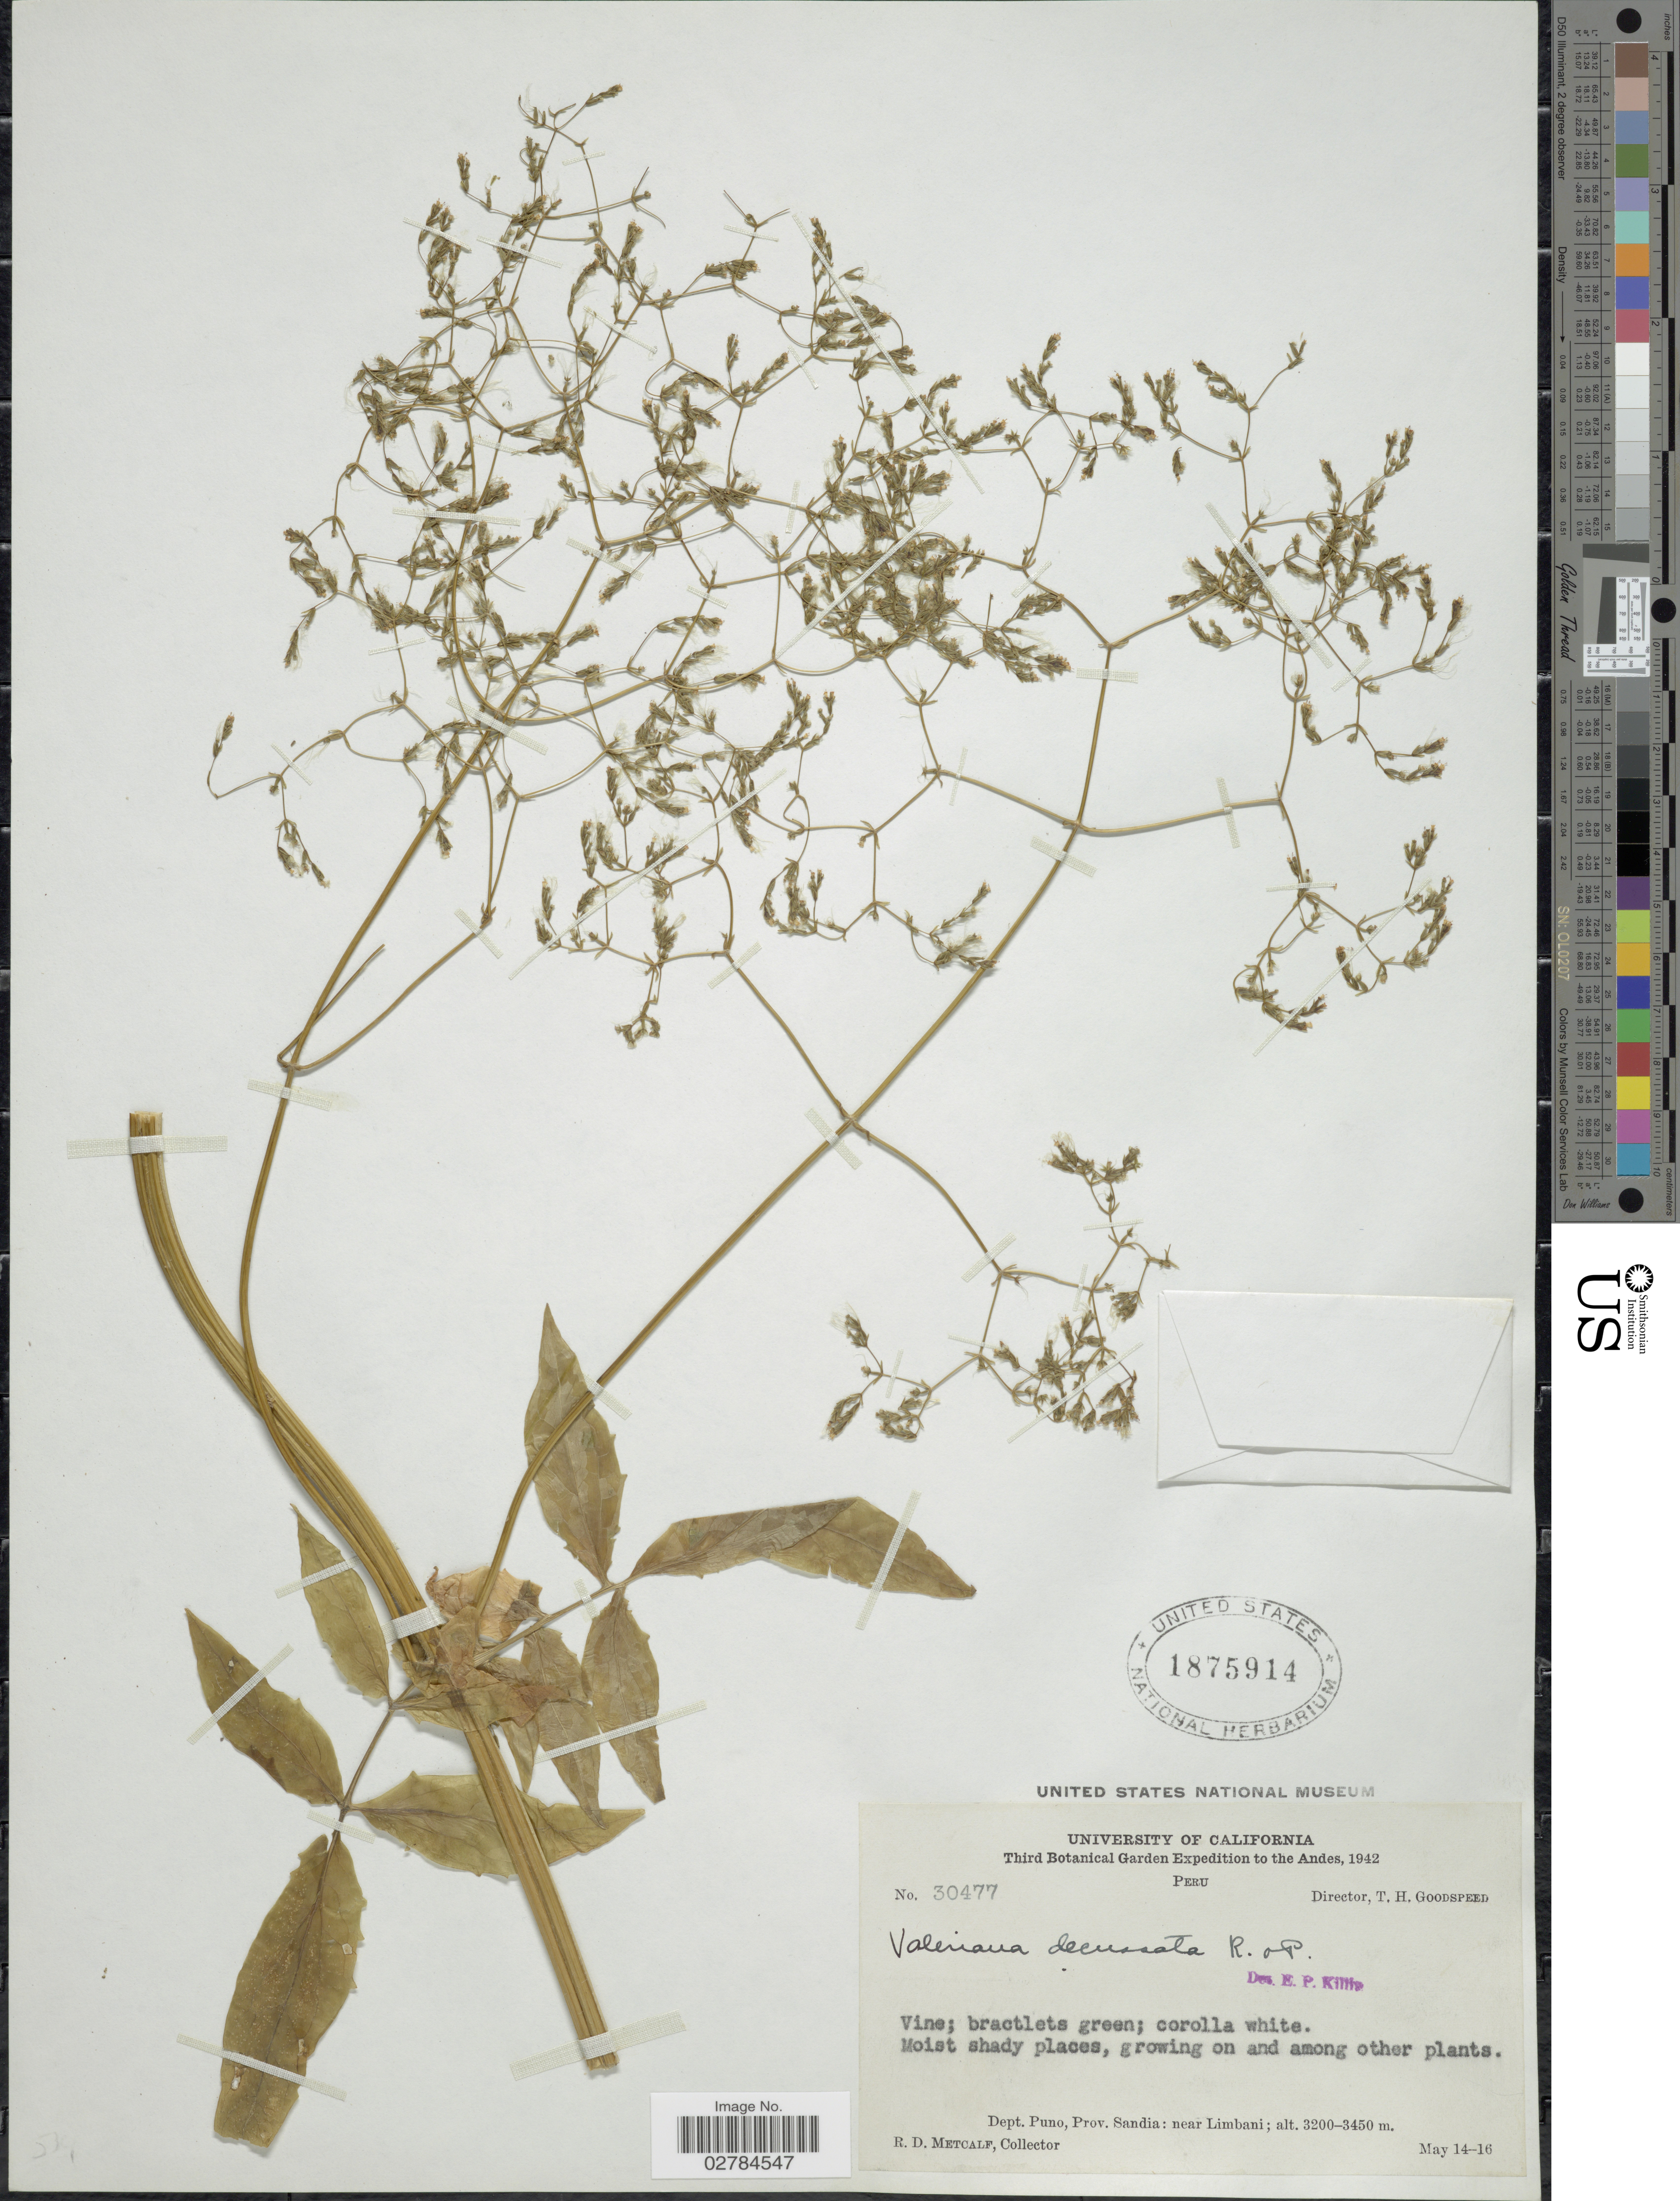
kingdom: Plantae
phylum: Tracheophyta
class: Magnoliopsida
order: Dipsacales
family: Caprifoliaceae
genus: Valeriana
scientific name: Valeriana decussata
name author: Ruiz & Pav.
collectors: R. D. Metcalf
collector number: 30477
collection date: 1942-05-14/1942-05-16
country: Peru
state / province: Puno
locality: The Andes. Dept. Puno, Prov. Sandia: near Limbani.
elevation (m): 3200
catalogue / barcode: US 1875914